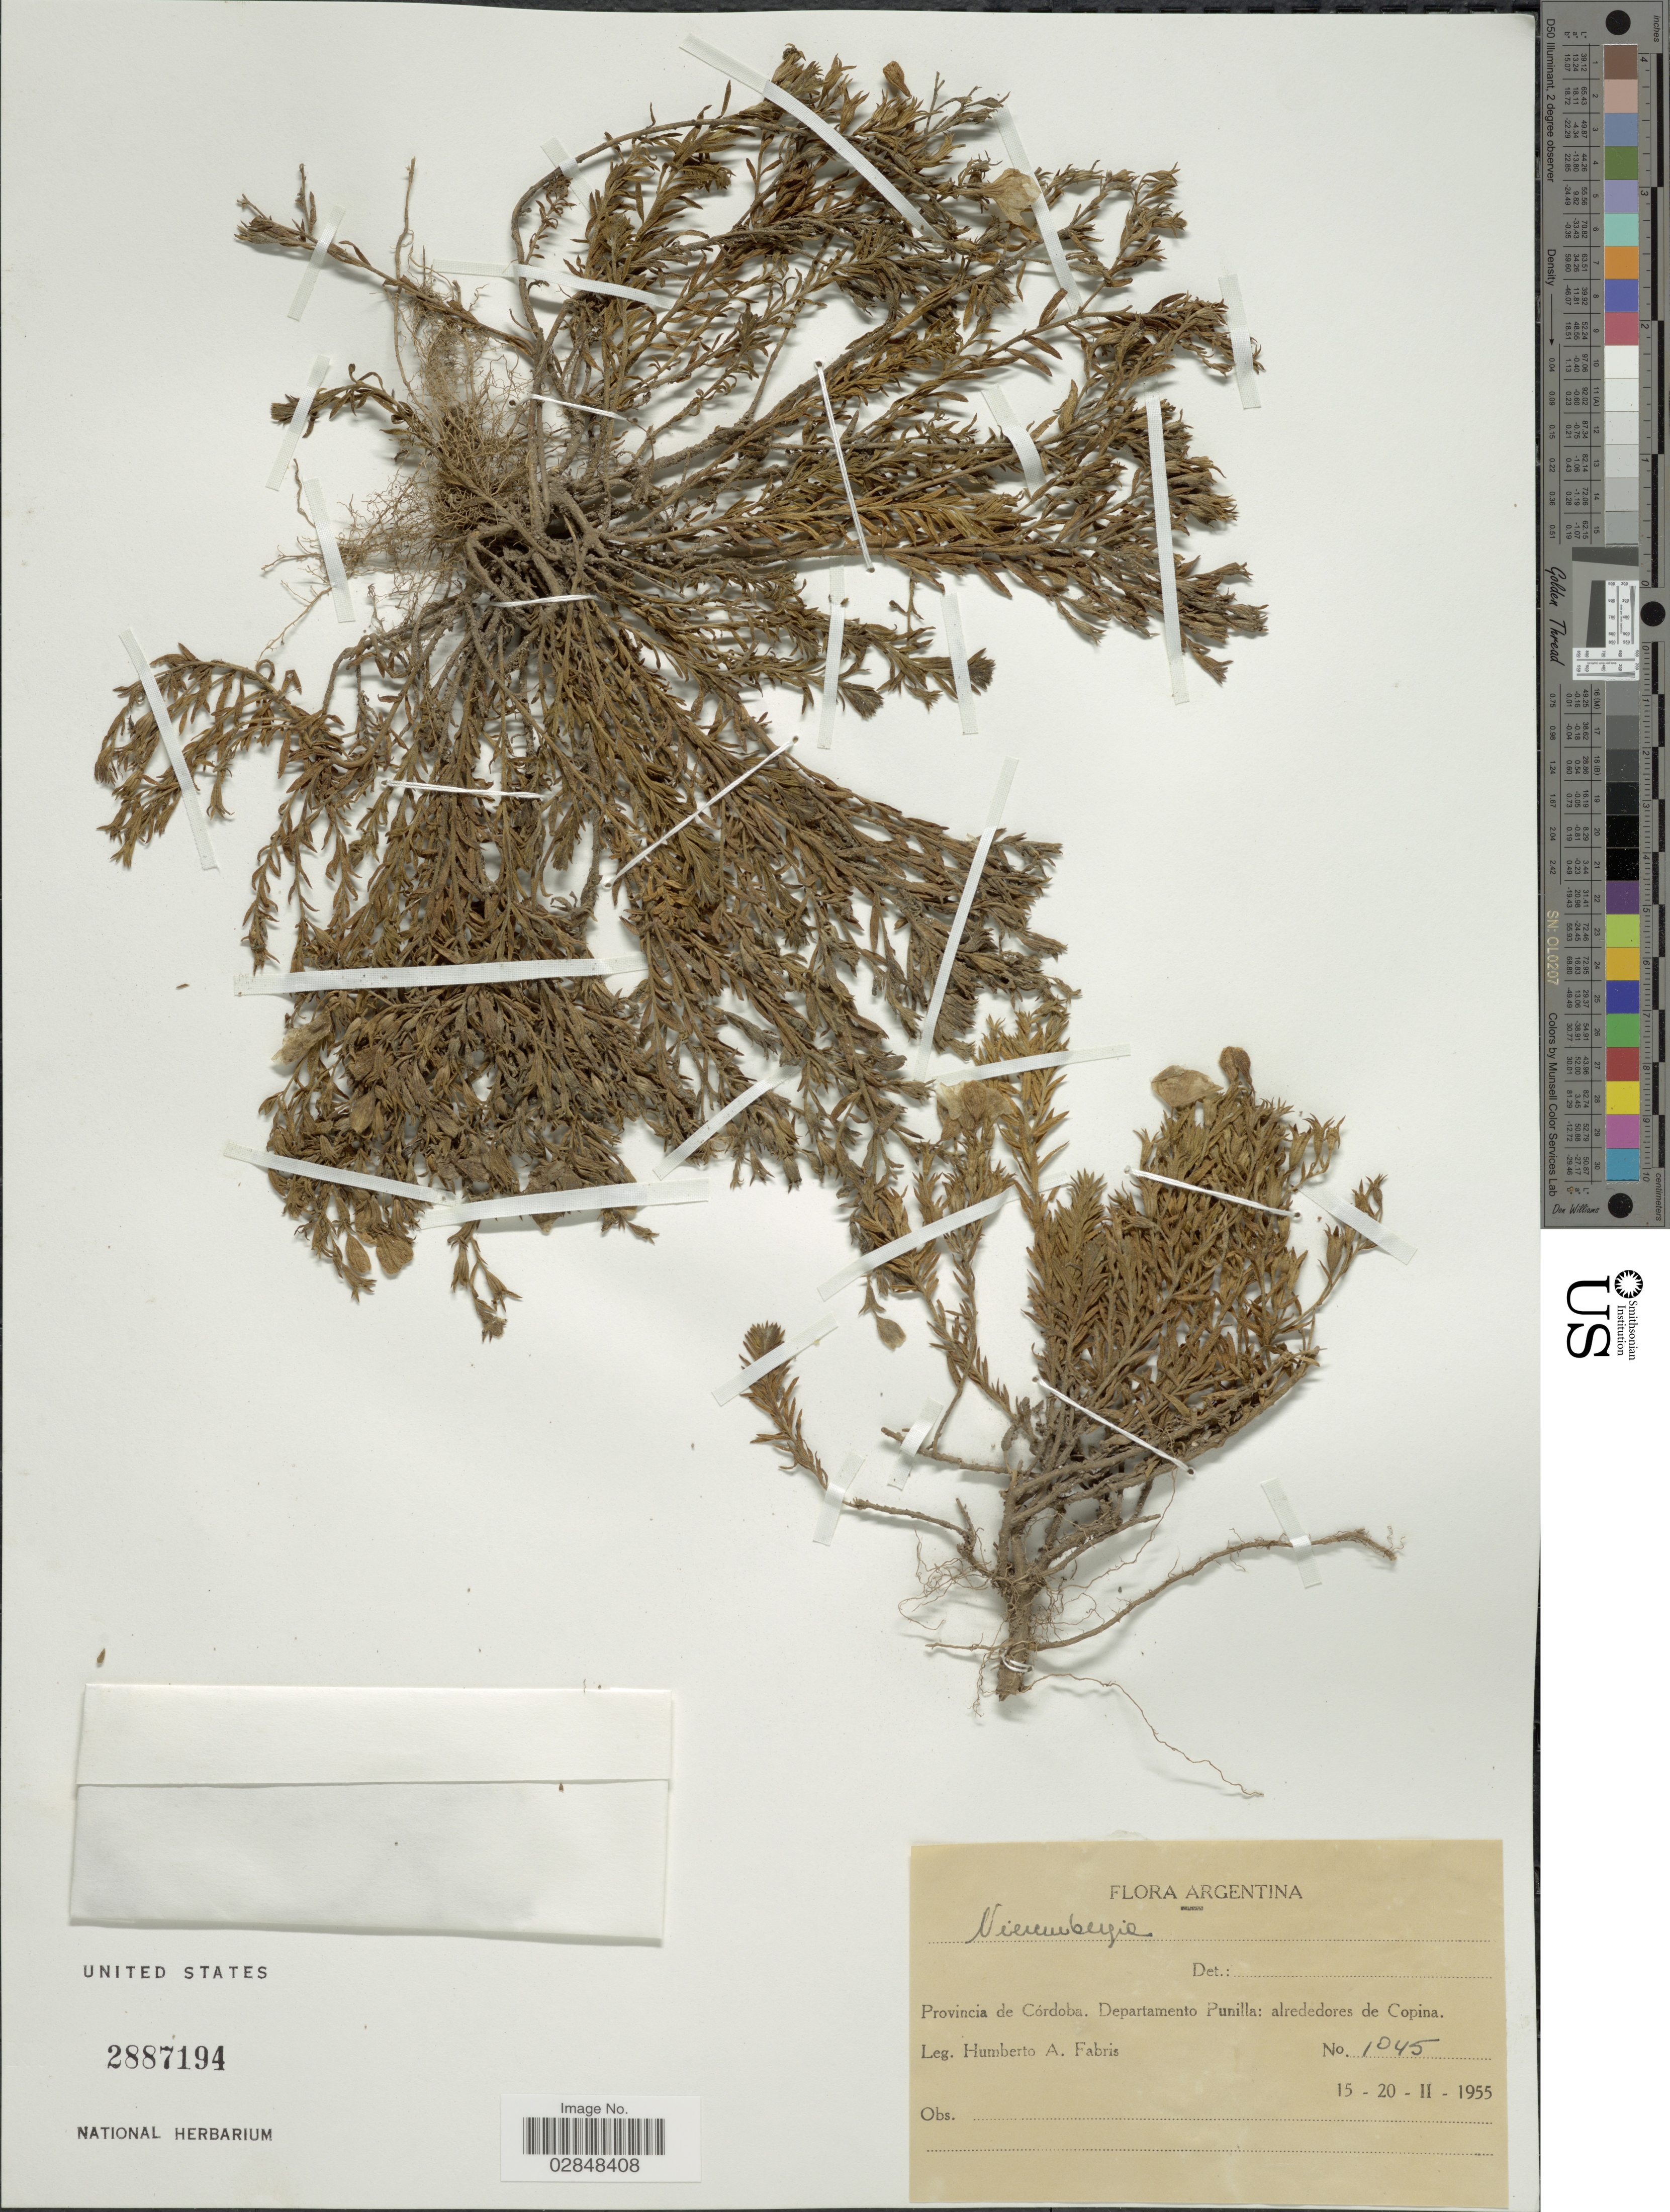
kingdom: Plantae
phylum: Tracheophyta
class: Magnoliopsida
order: Solanales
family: Solanaceae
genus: Nierembergia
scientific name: Nierembergia sp.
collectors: H. A. Fabris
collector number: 1045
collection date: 1955-02-15/1955-02-20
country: Argentina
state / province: Cordoba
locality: Departamento Punilla: alrededores de Copina.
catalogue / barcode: US 2887194